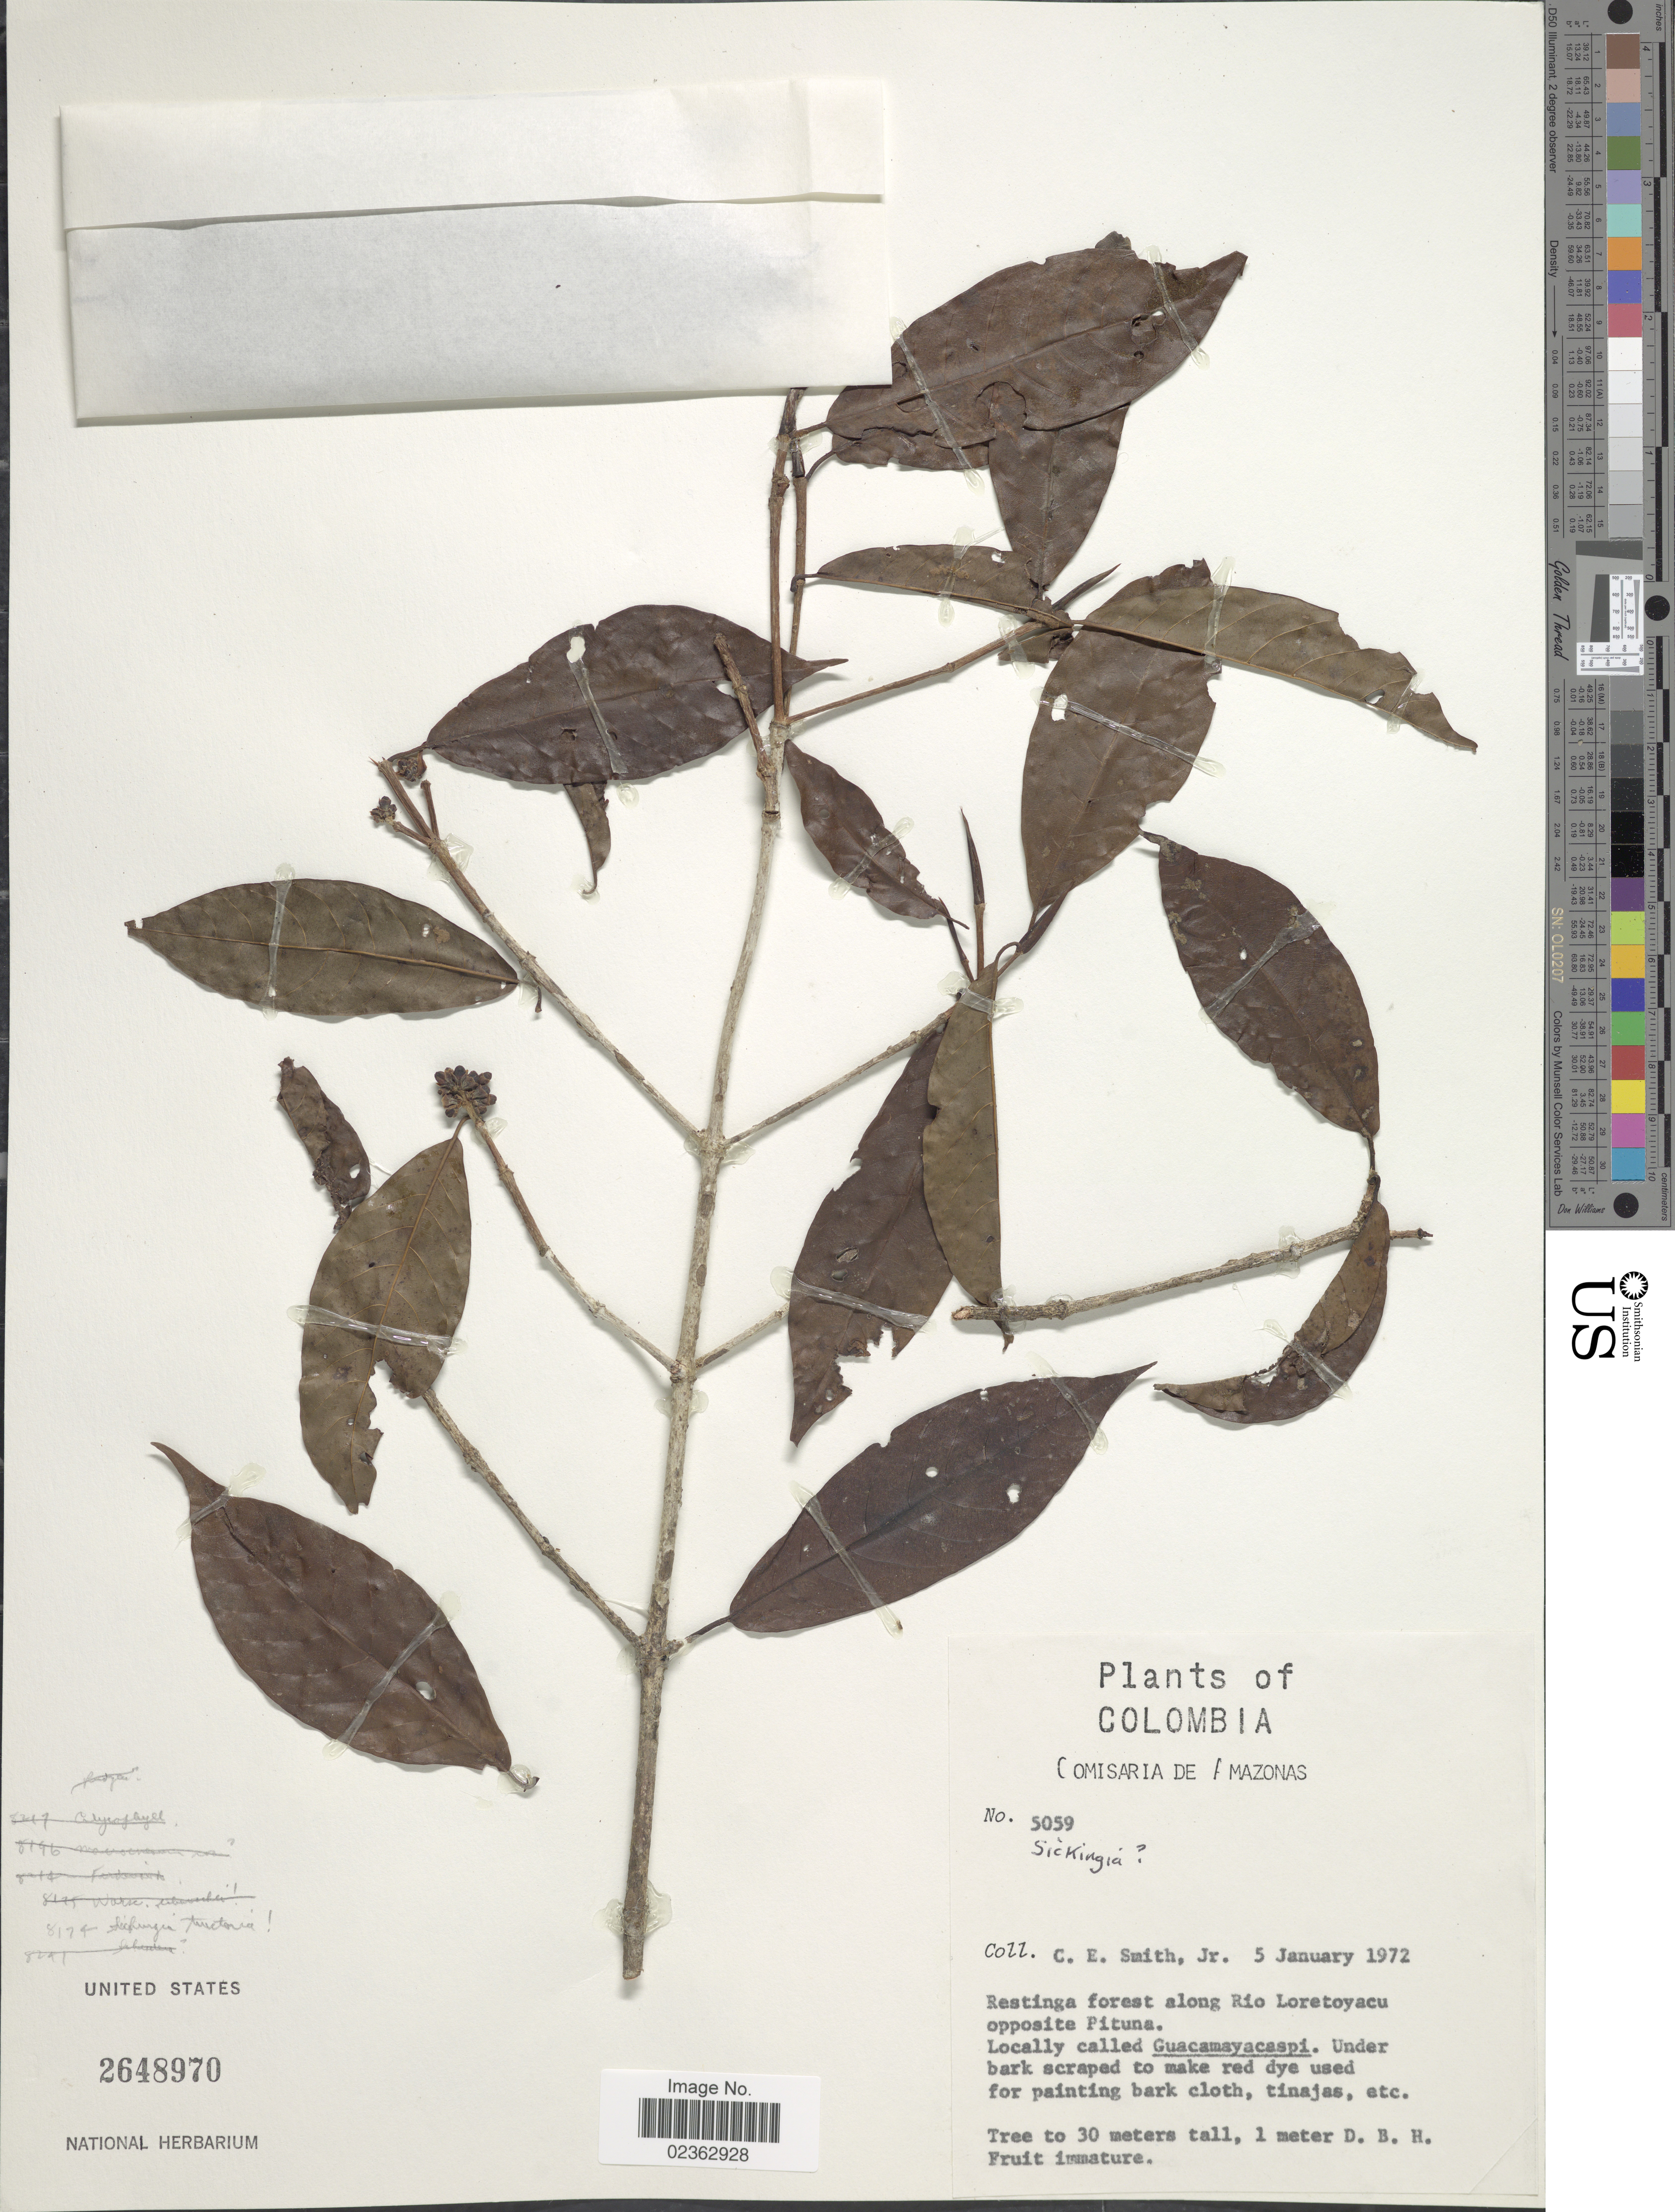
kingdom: Plantae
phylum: Tracheophyta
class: Magnoliopsida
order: Gentianales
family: Rubiaceae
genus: Simira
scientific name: Simira sp.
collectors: C. E. Smith Jr.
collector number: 5059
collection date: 1972-01-05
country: Colombia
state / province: Amazônas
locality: Restinga forest along Rio Lortoyacu opposite Pituna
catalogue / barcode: US 2648970